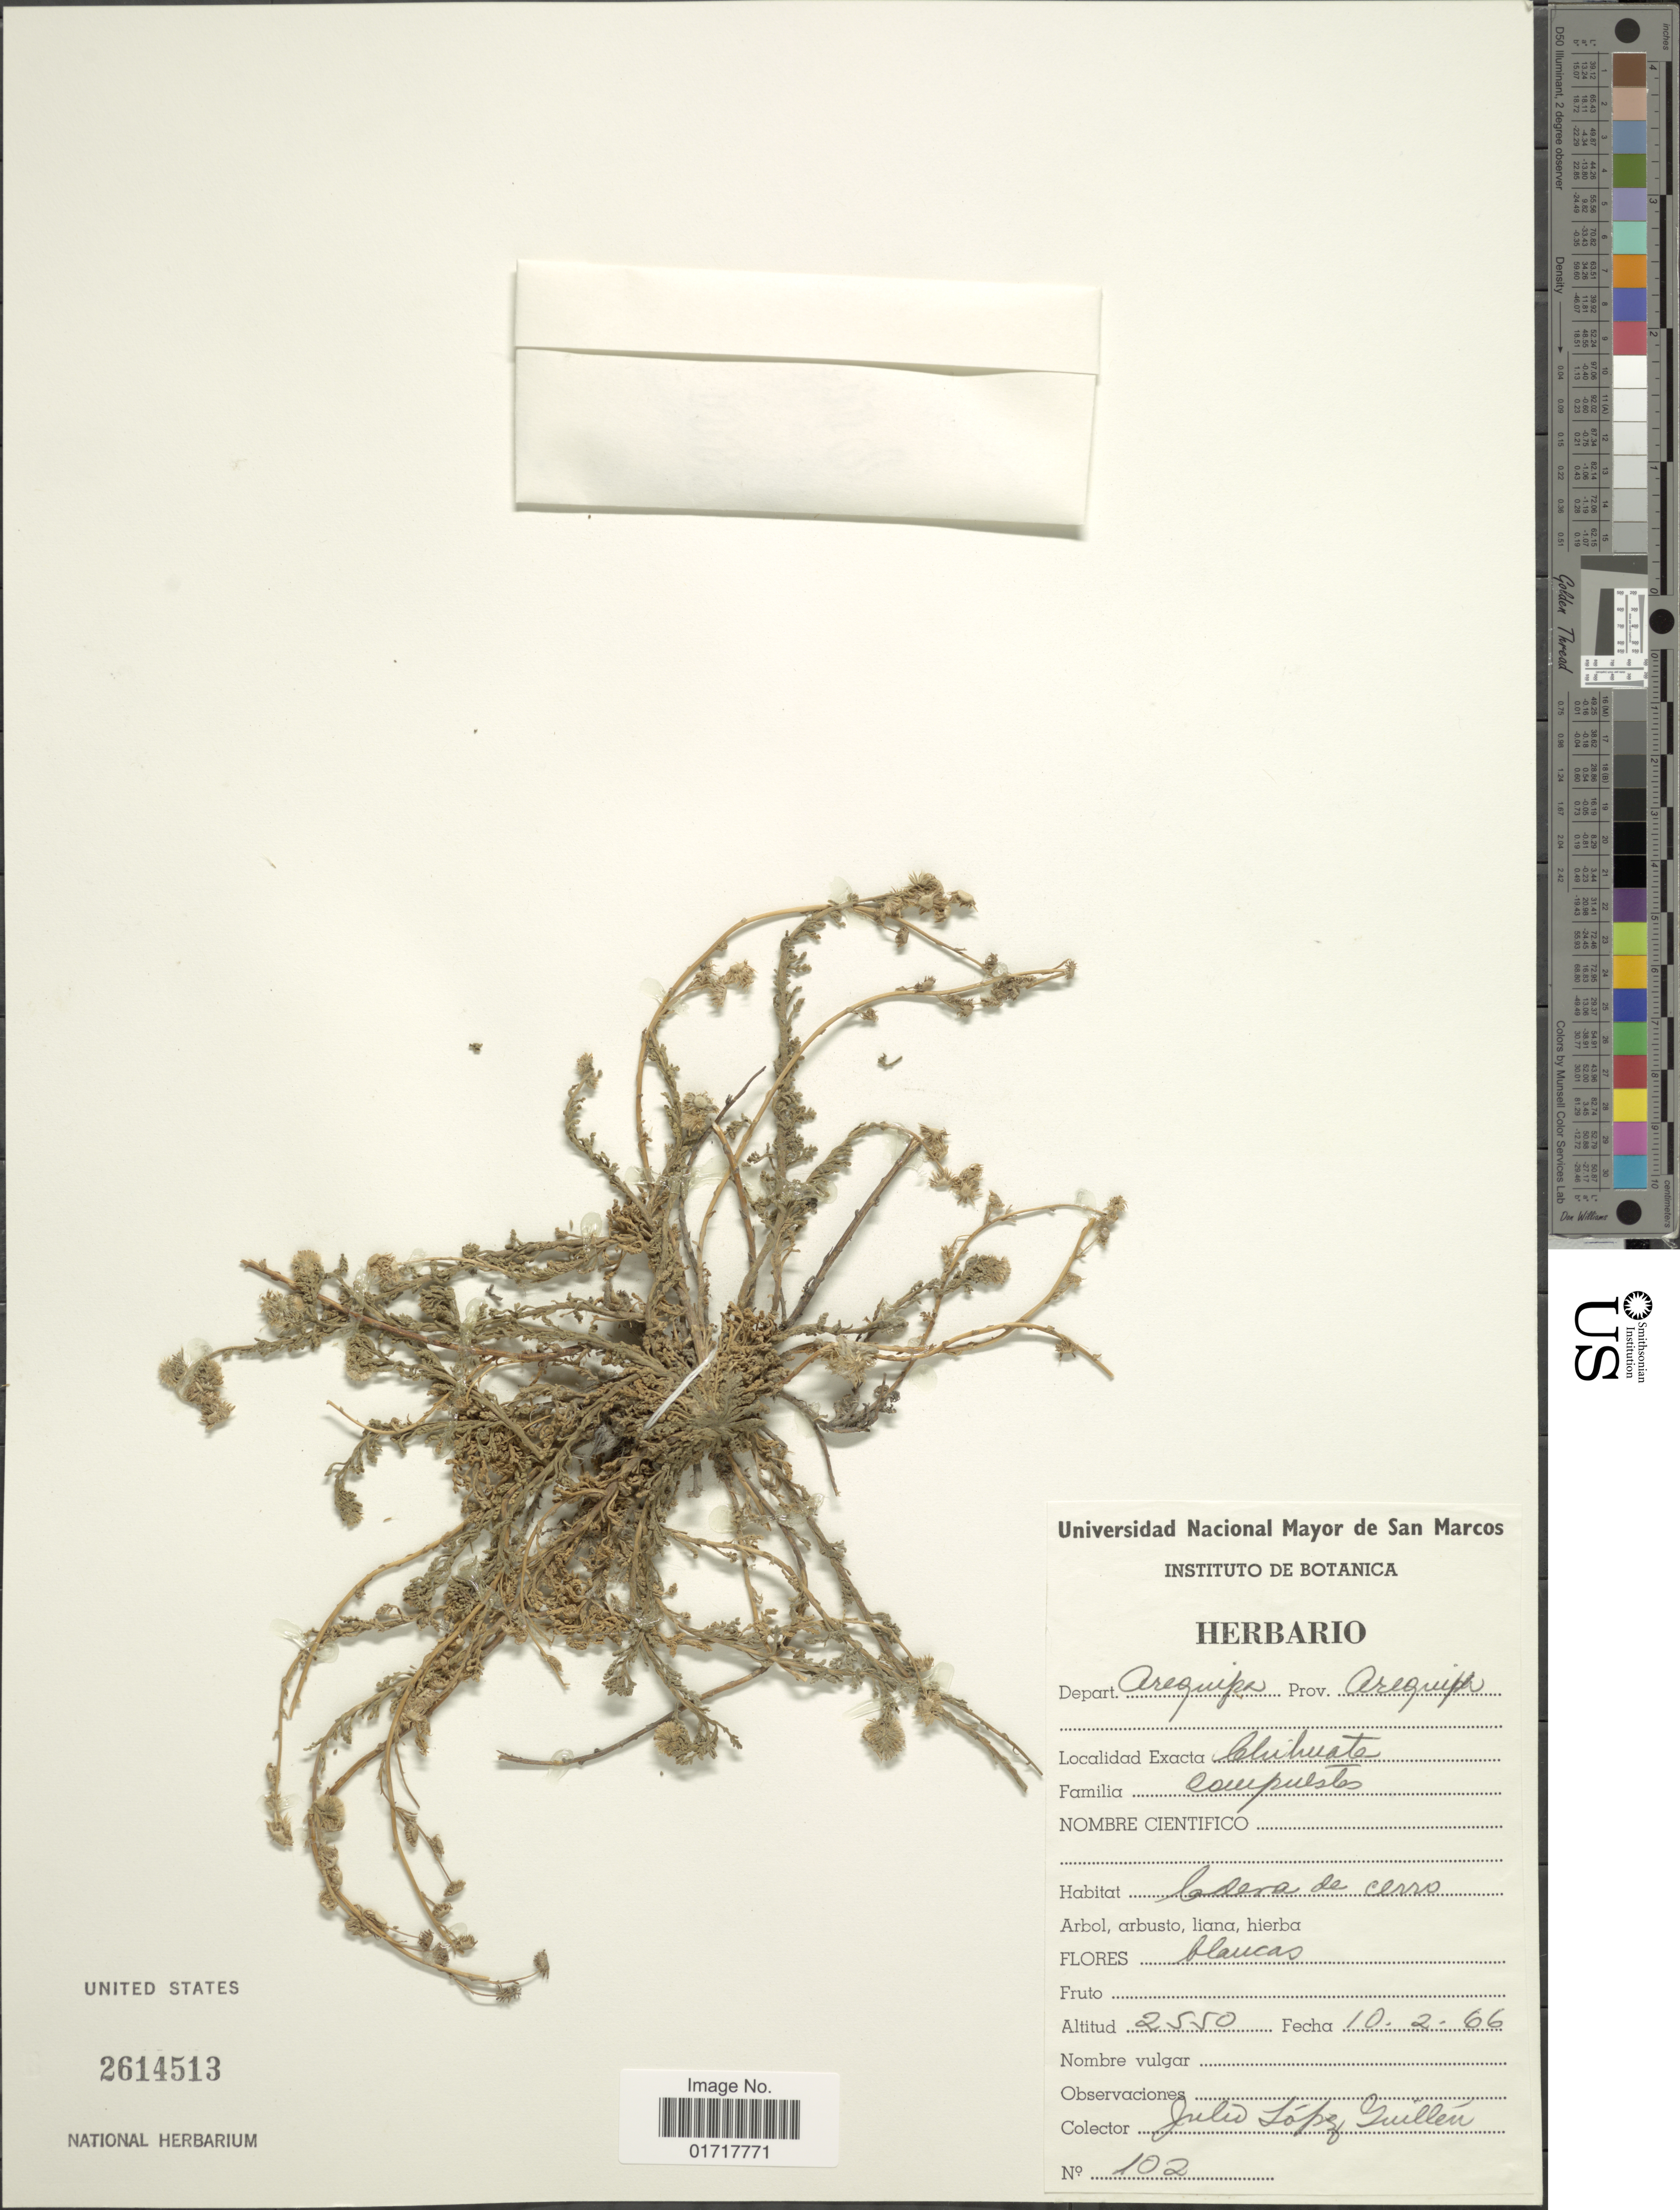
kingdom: Plantae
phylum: Tracheophyta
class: Magnoliopsida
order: Asterales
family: Asteraceae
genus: Conyza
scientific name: Conyza sp.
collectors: J. López Guillén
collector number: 102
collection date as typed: Transcribed d/m/y: 10/2/66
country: Peru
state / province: Arequipa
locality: Chihuata, Prov. Arequipa, Depart. Arequipa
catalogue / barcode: US 2614513